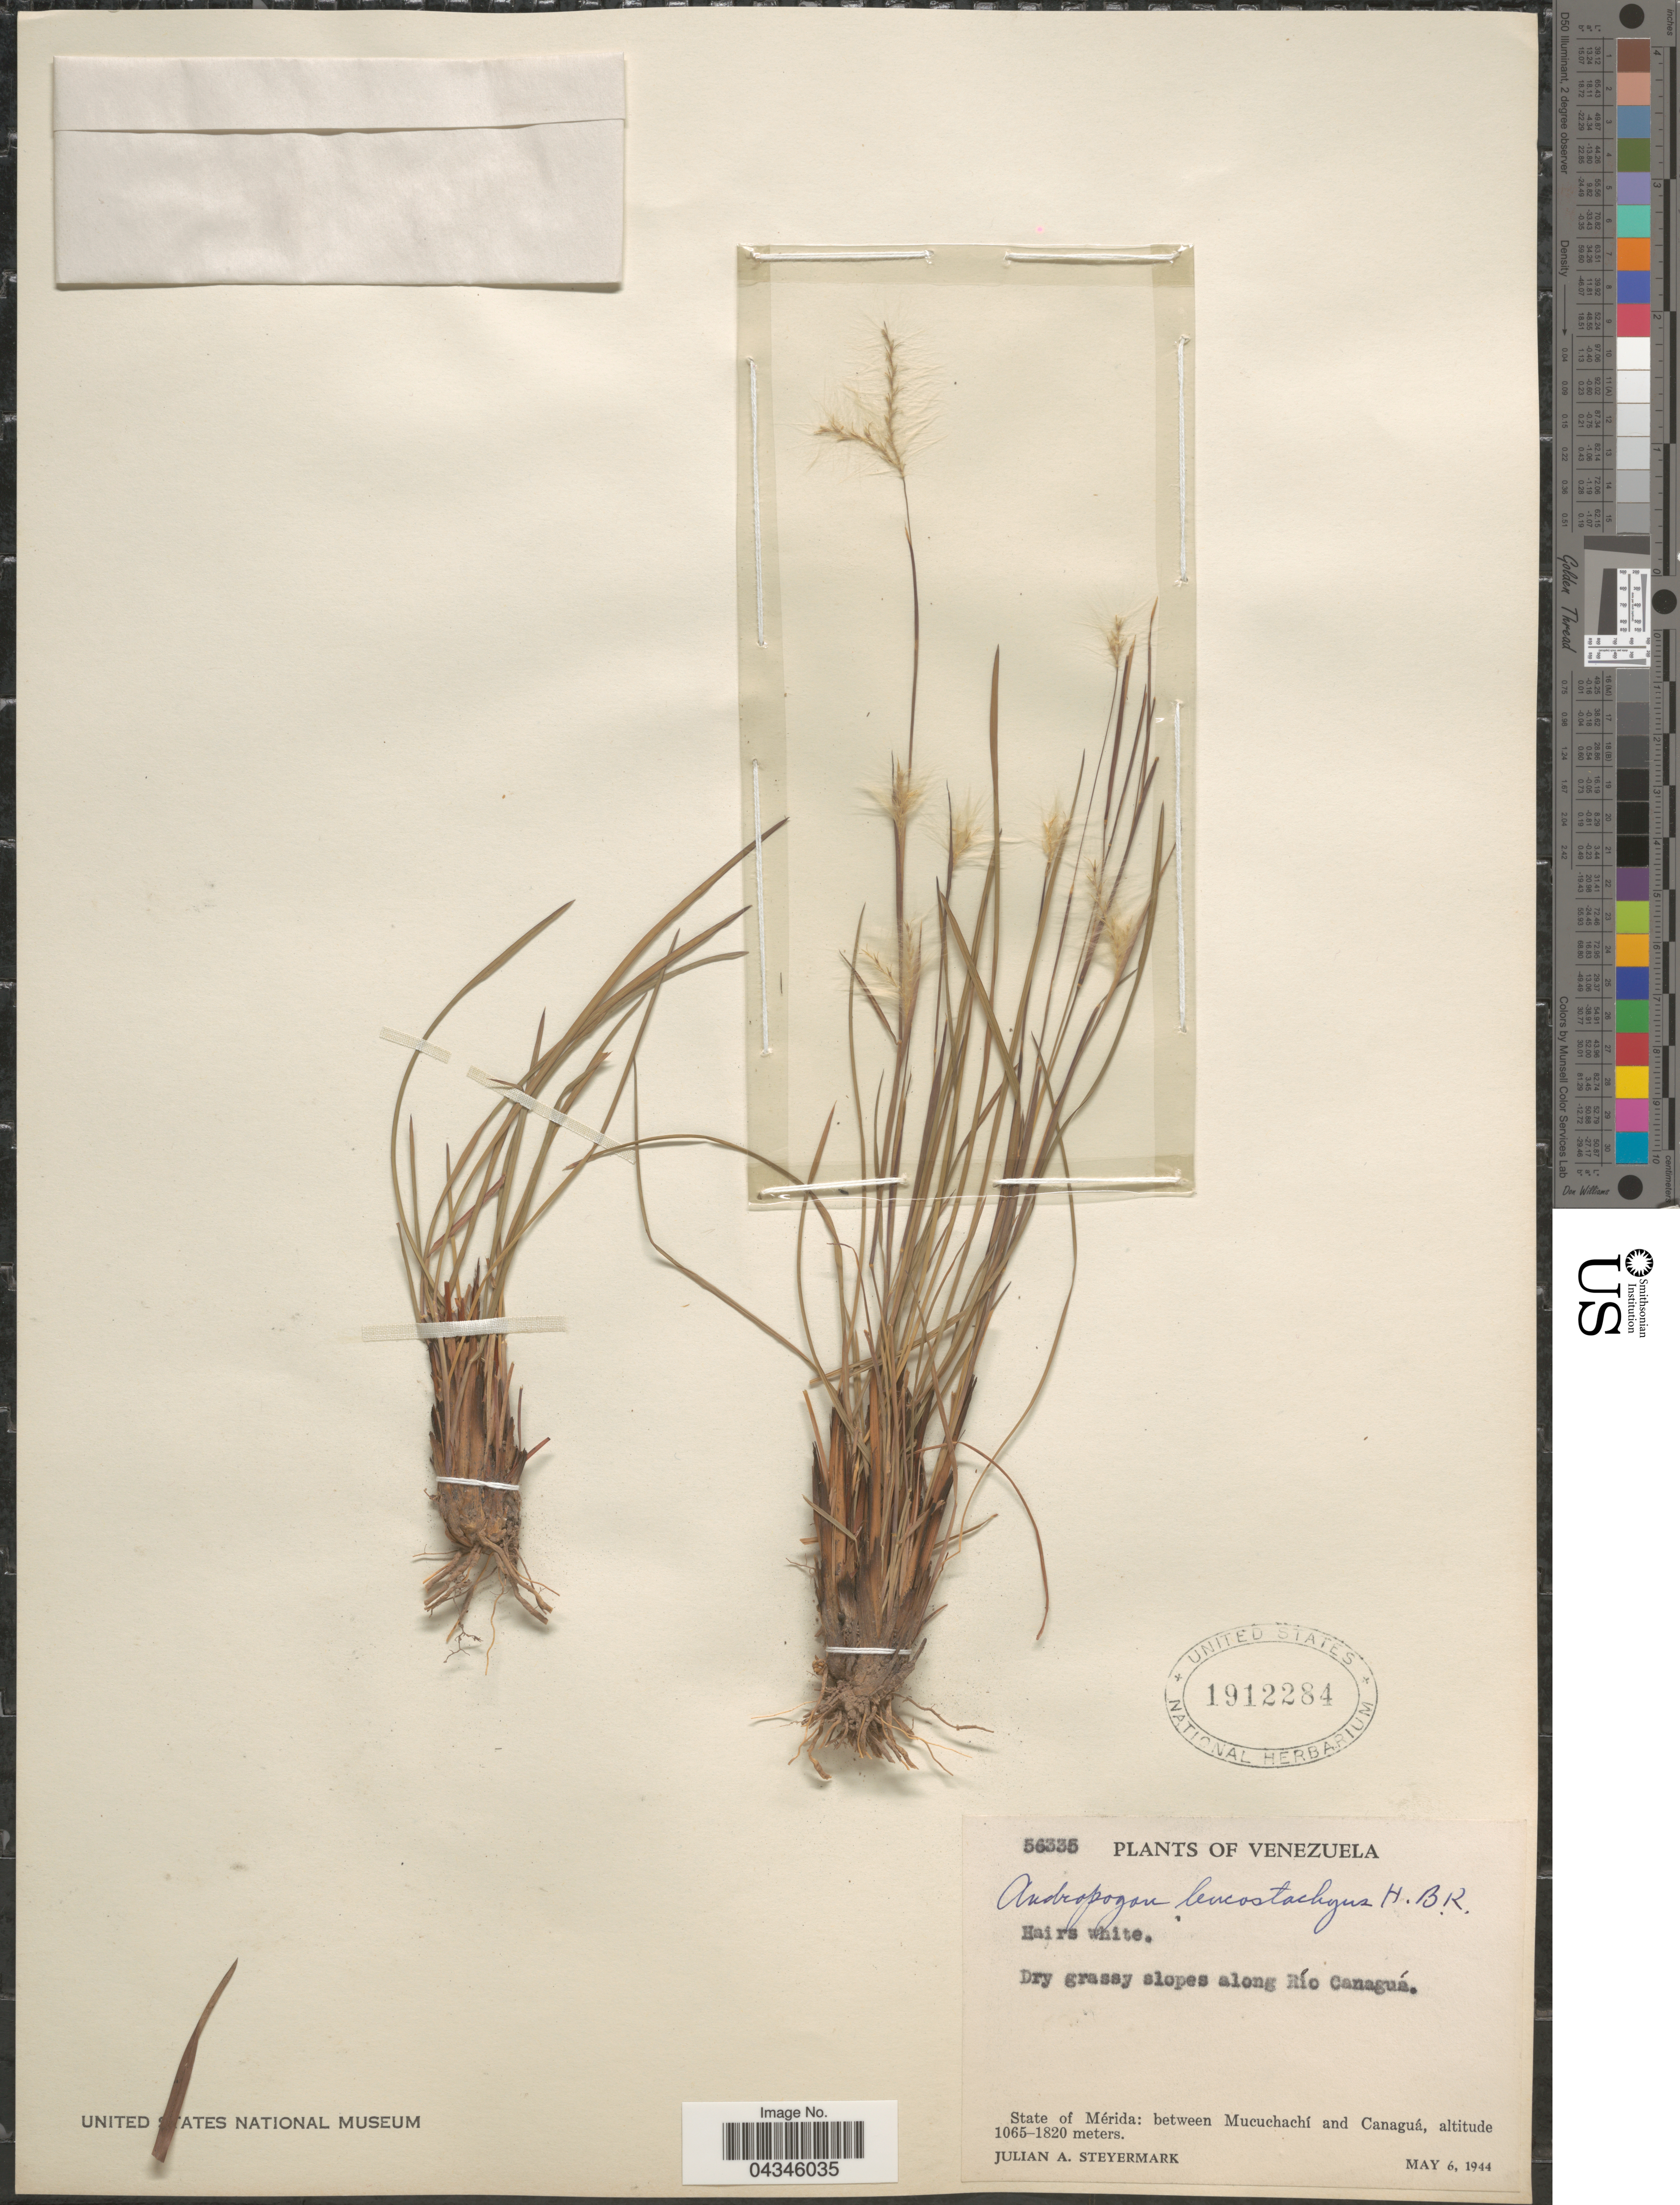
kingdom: Plantae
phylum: Tracheophyta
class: Liliopsida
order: Poales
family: Poaceae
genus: Andropogon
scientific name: Andropogon leucostachyus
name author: Kunth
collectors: J. Steyermark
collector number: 56335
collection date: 1944-05-06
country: Venezuela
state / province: Merida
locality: Dry grassy slopes along Río Canaguá. Between Mucuchachí and Canaguá.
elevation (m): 1065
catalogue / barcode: US 1912284